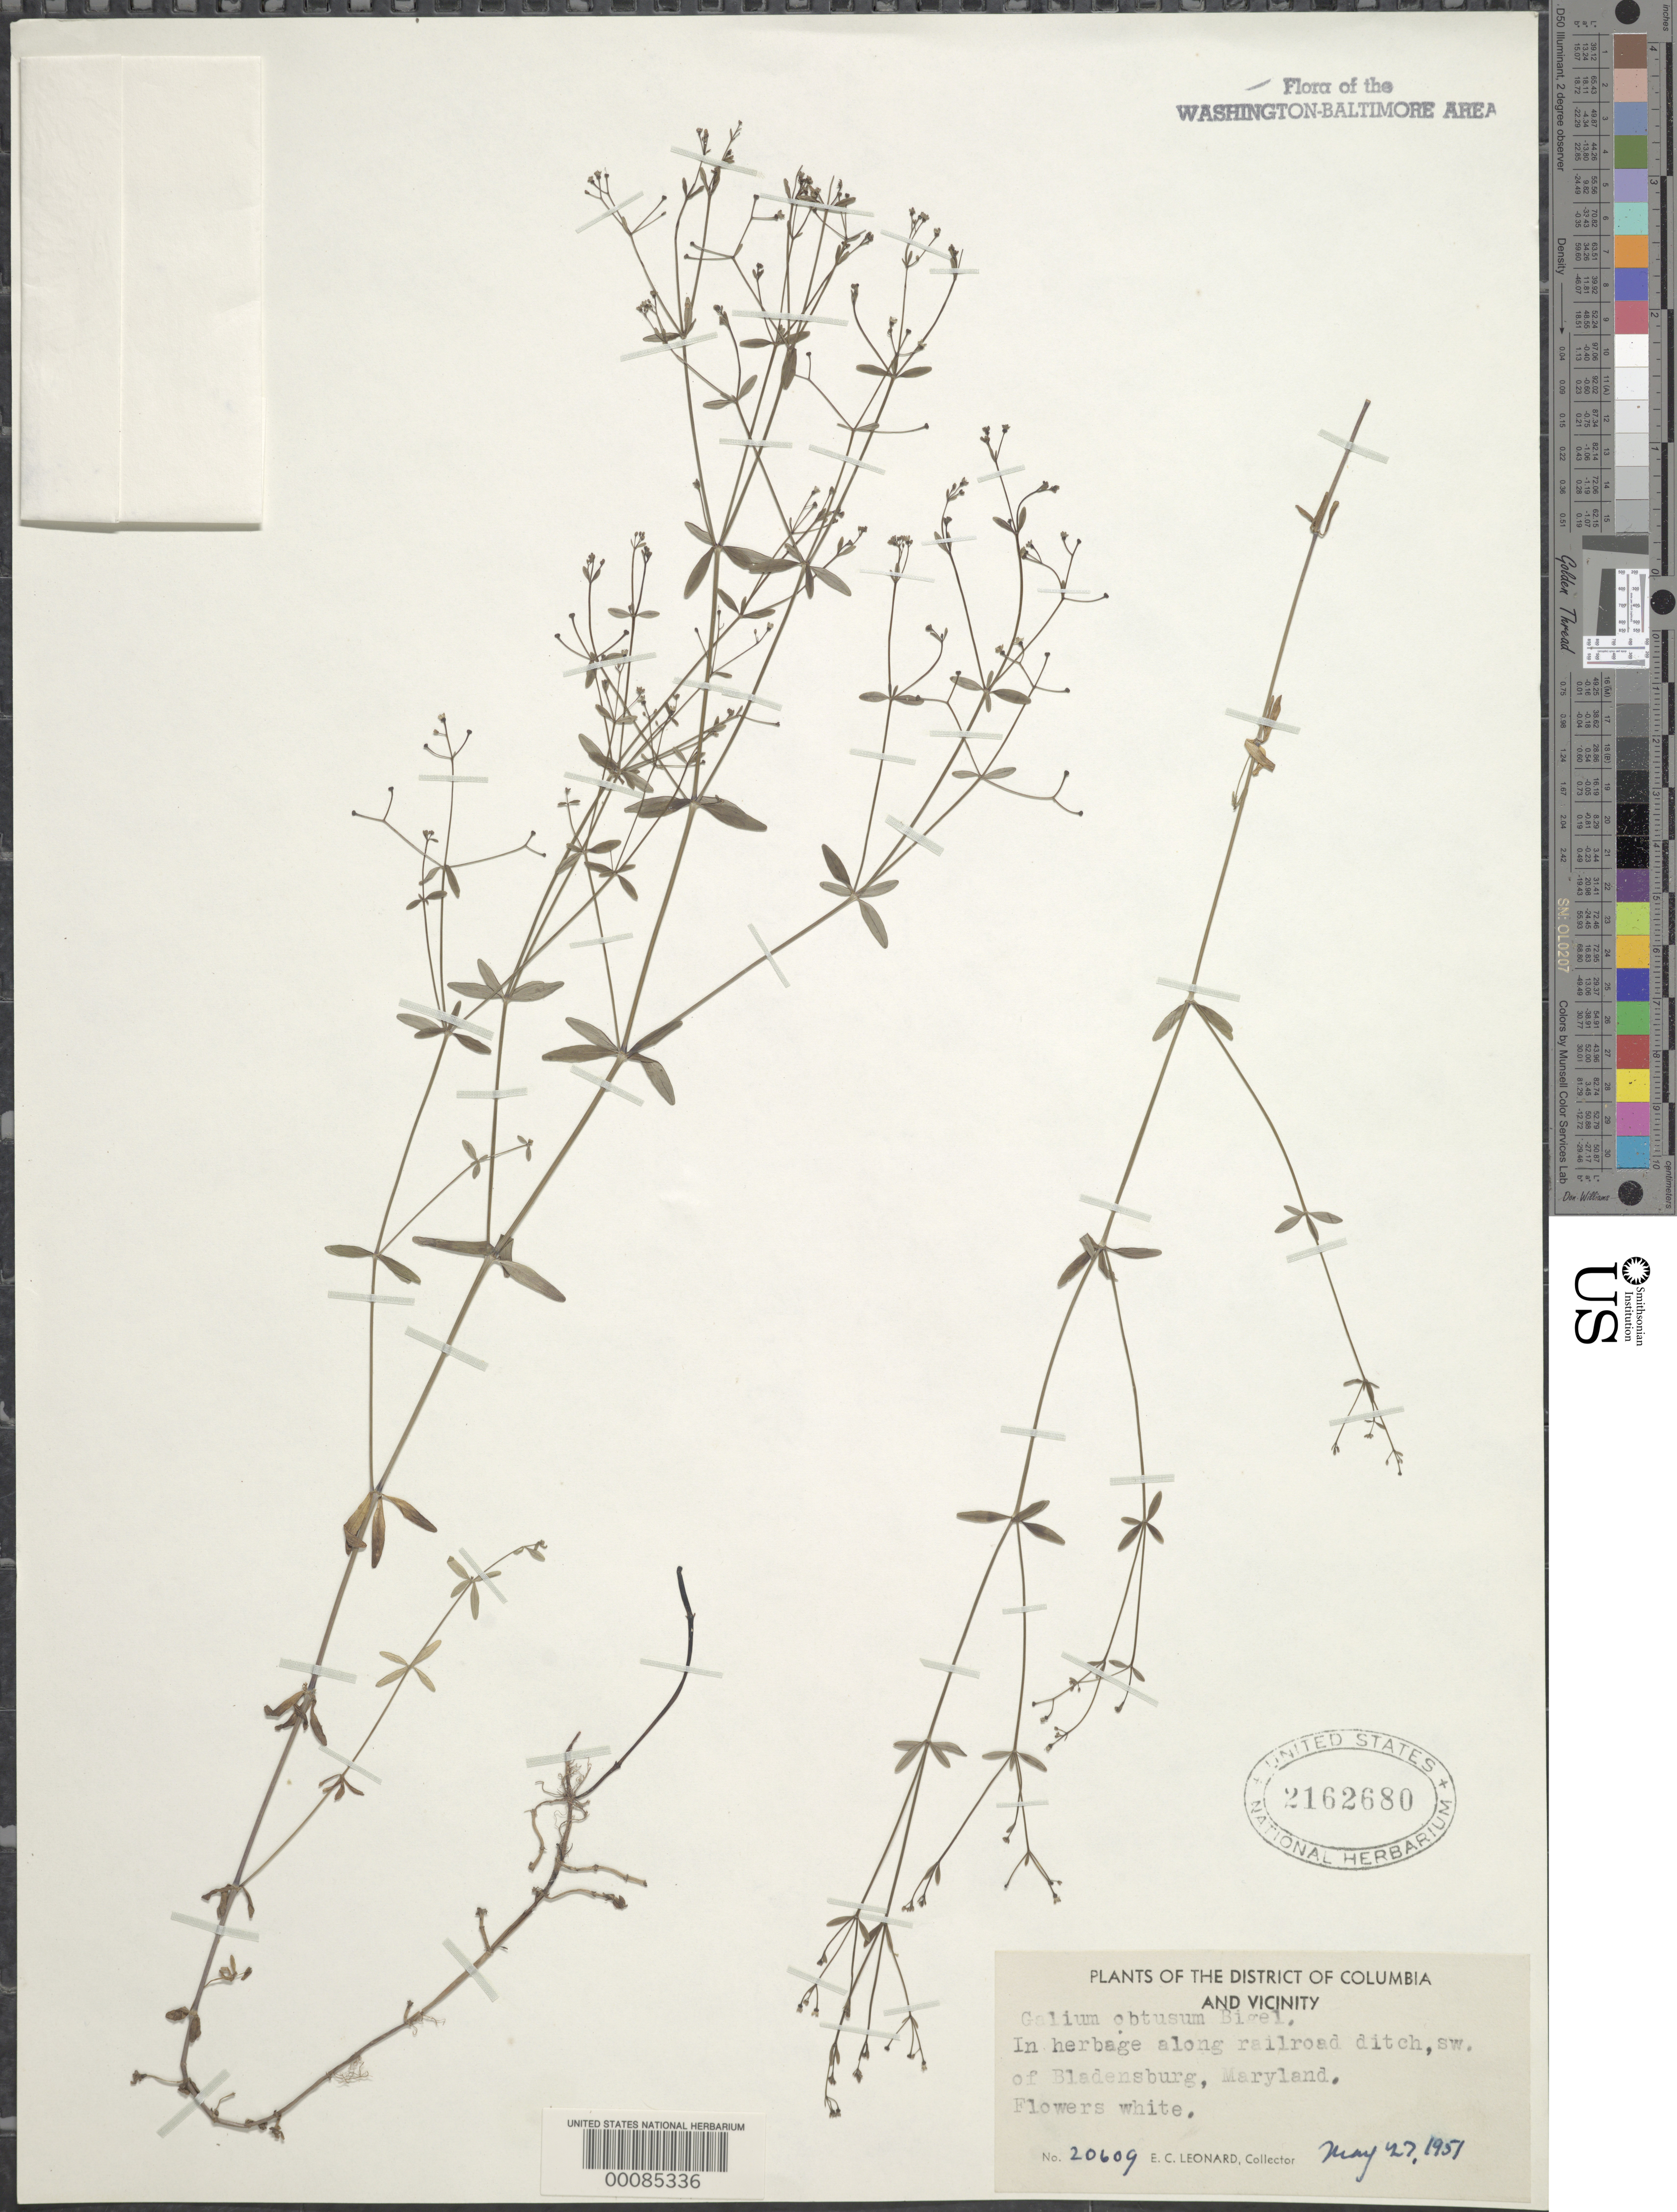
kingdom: Plantae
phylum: Tracheophyta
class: Magnoliopsida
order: Gentianales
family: Rubiaceae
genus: Galium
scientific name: Galium obtusum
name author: Bigelow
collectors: E. C. Leonard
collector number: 20609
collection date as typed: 27 May 1951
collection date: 1951-05-27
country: United States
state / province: Maryland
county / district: Prince George's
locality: Bladensburg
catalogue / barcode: US 2162680